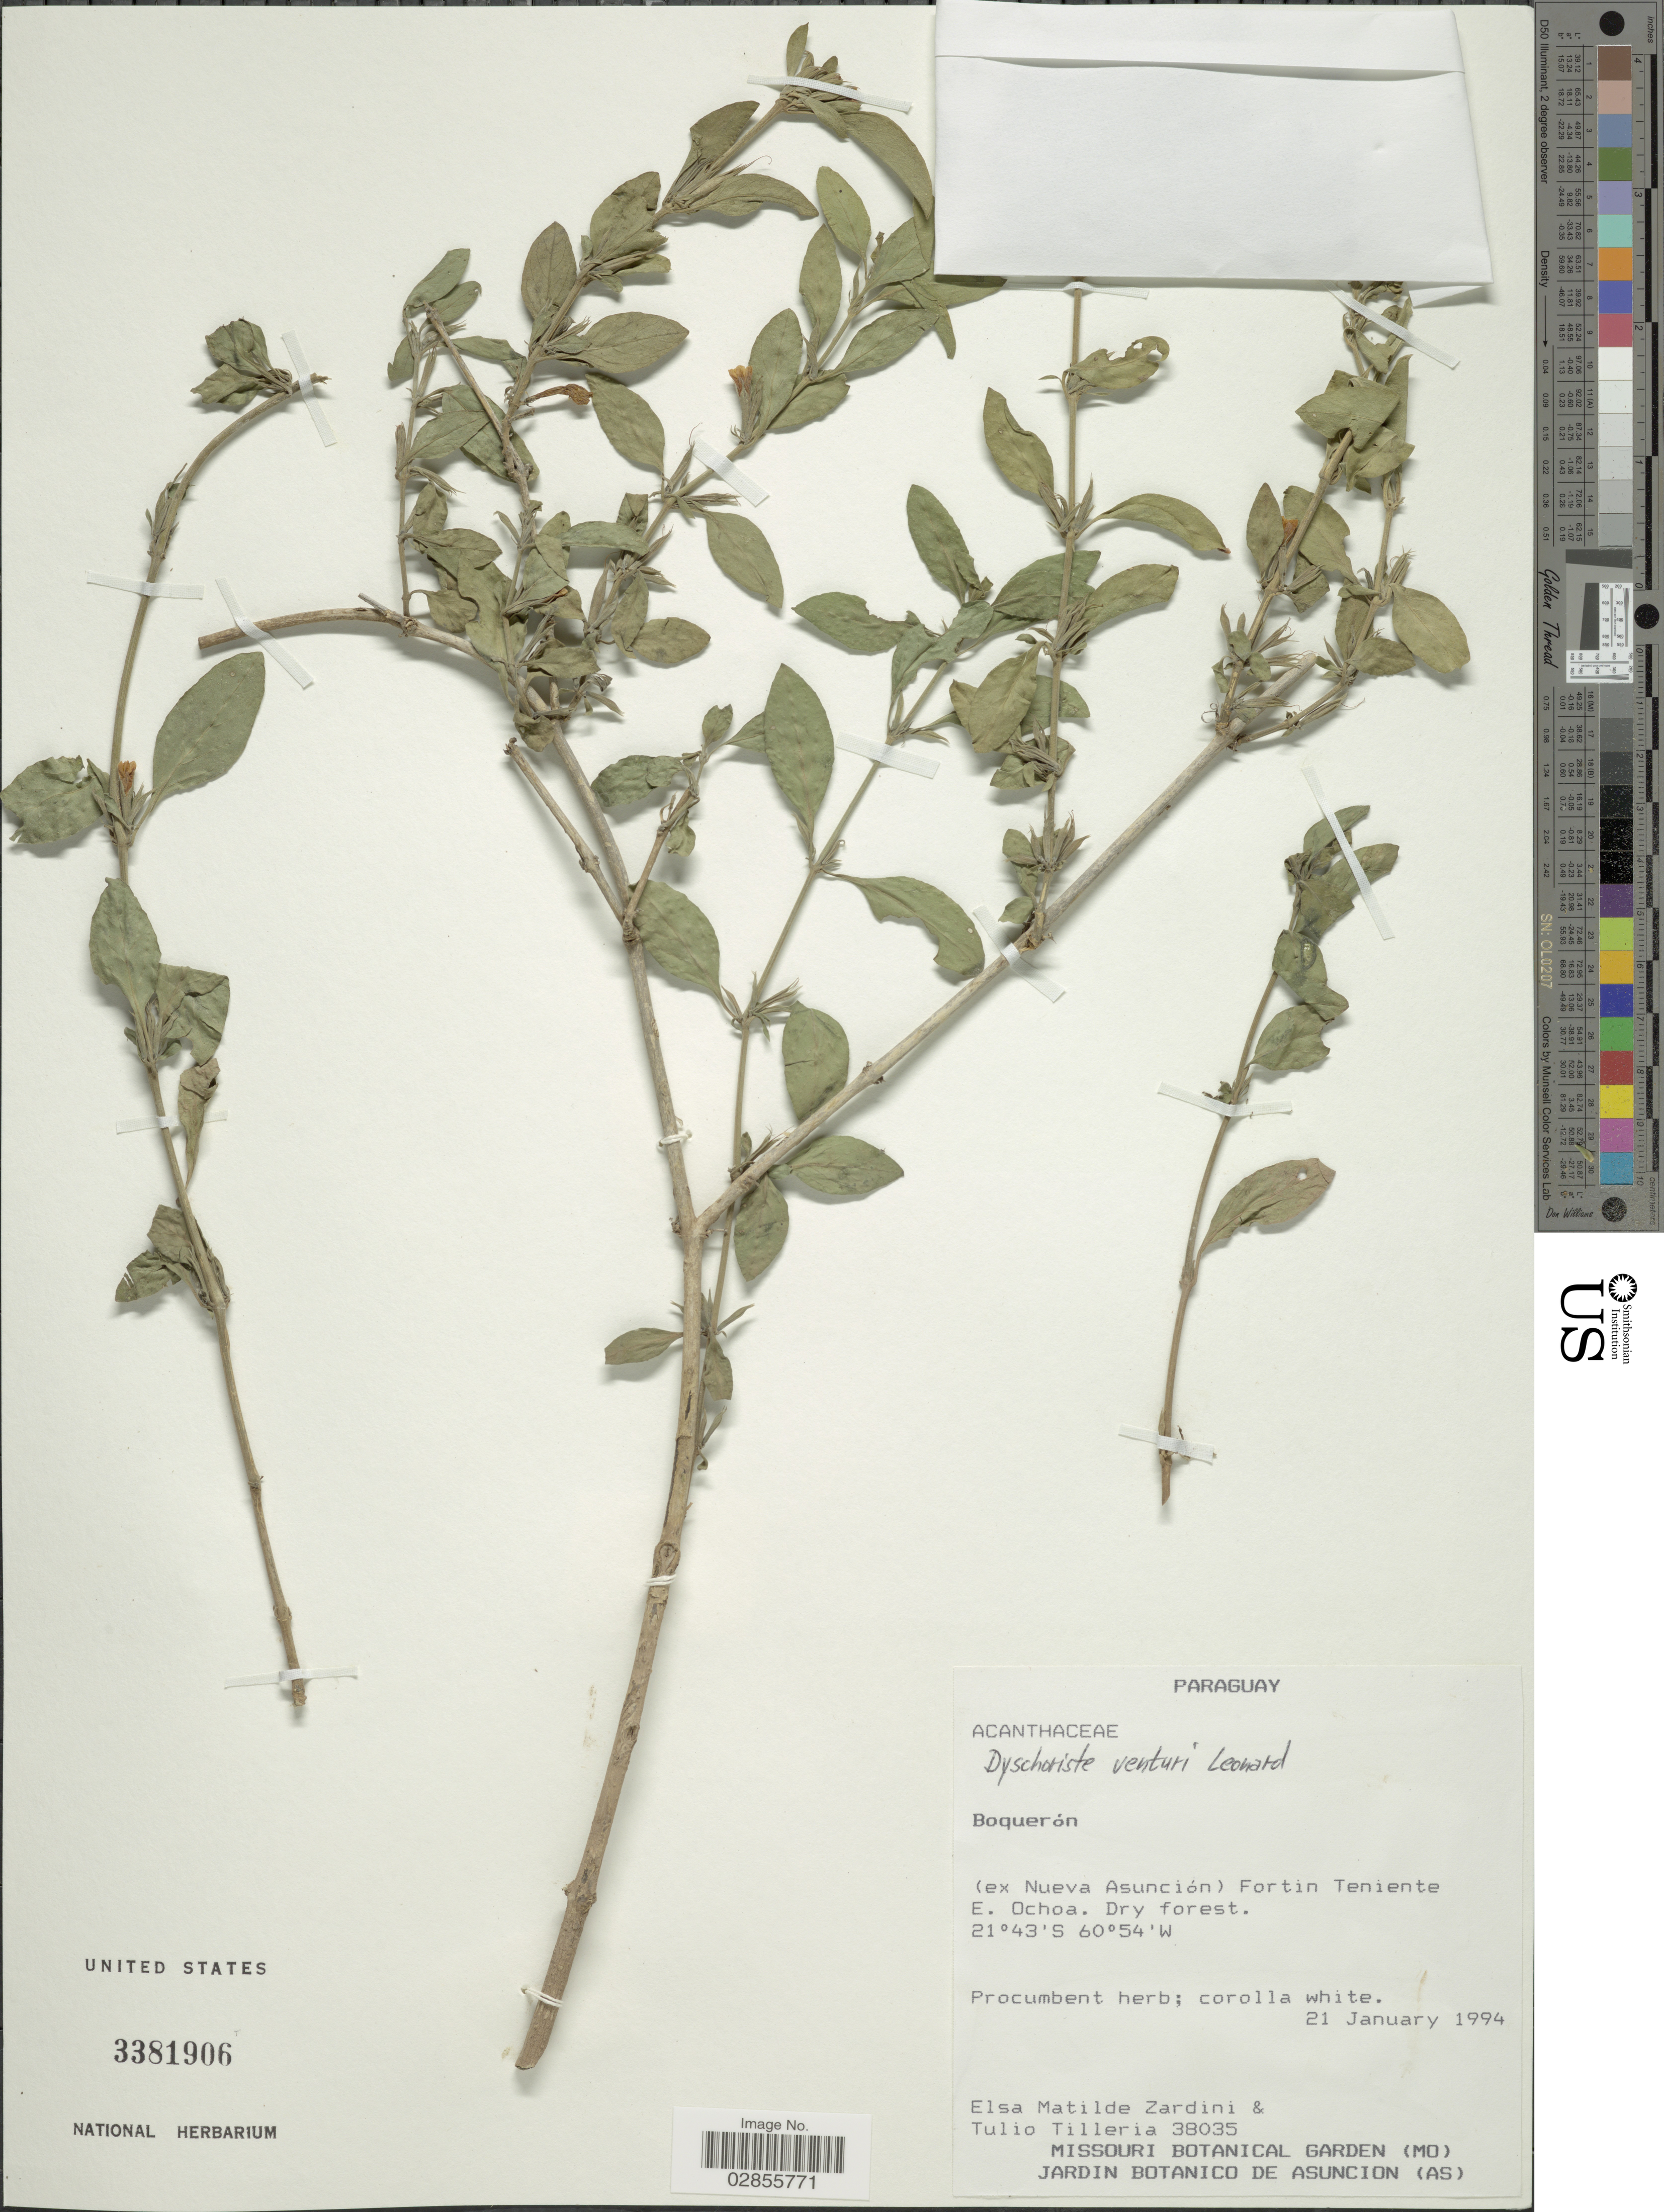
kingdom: Plantae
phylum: Tracheophyta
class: Magnoliopsida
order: Lamiales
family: Acanthaceae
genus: Dyschoriste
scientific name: Dyschoriste venturii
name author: Leonard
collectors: E. M. Zardini & T. Tilleria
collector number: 38035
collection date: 1994-01-21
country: Paraguay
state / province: Boqueron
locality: Boquerón. (ex Nueva Asunción) Fortin Teniente E. Ochoa.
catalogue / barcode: US 3381906